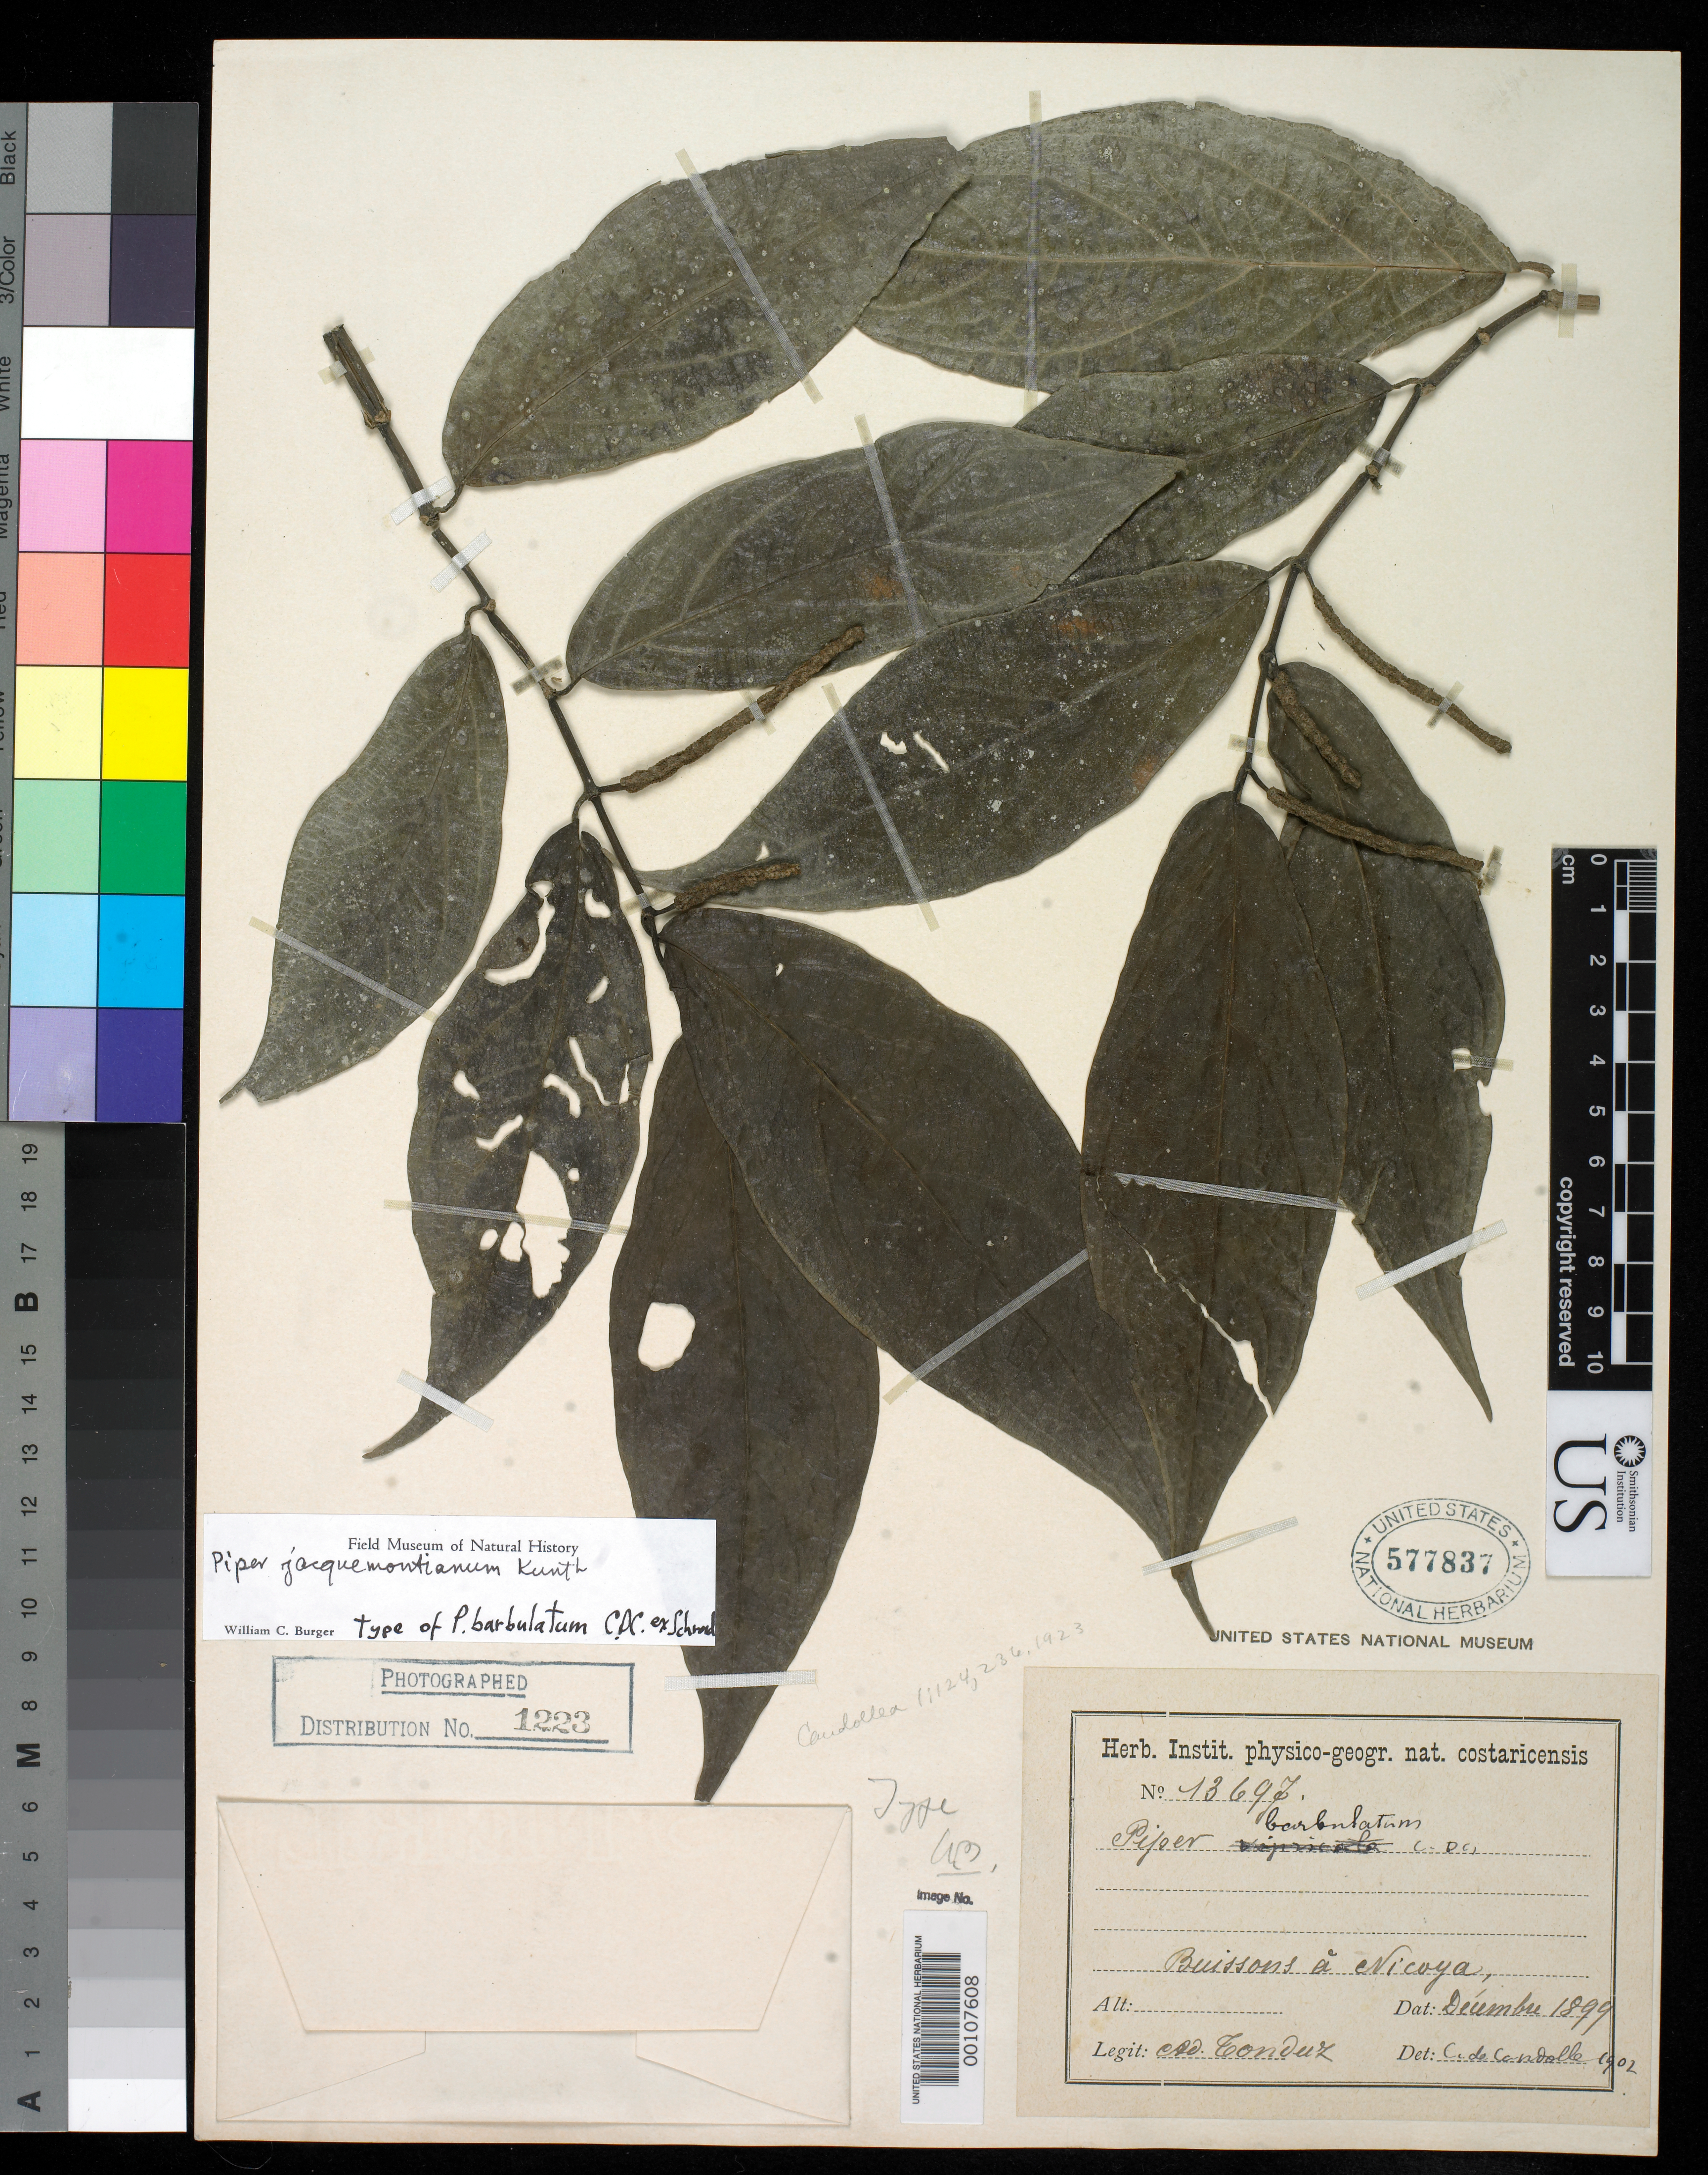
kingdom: Plantae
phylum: Tracheophyta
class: Magnoliopsida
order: Piperales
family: Piperaceae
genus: Piper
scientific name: Piper barbulatum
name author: C. DC.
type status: Type Collection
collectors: A. Tonduz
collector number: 13697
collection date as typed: Dec 1899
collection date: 1899-12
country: Costa Rica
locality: Buissons a Nicoya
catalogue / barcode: US 577837